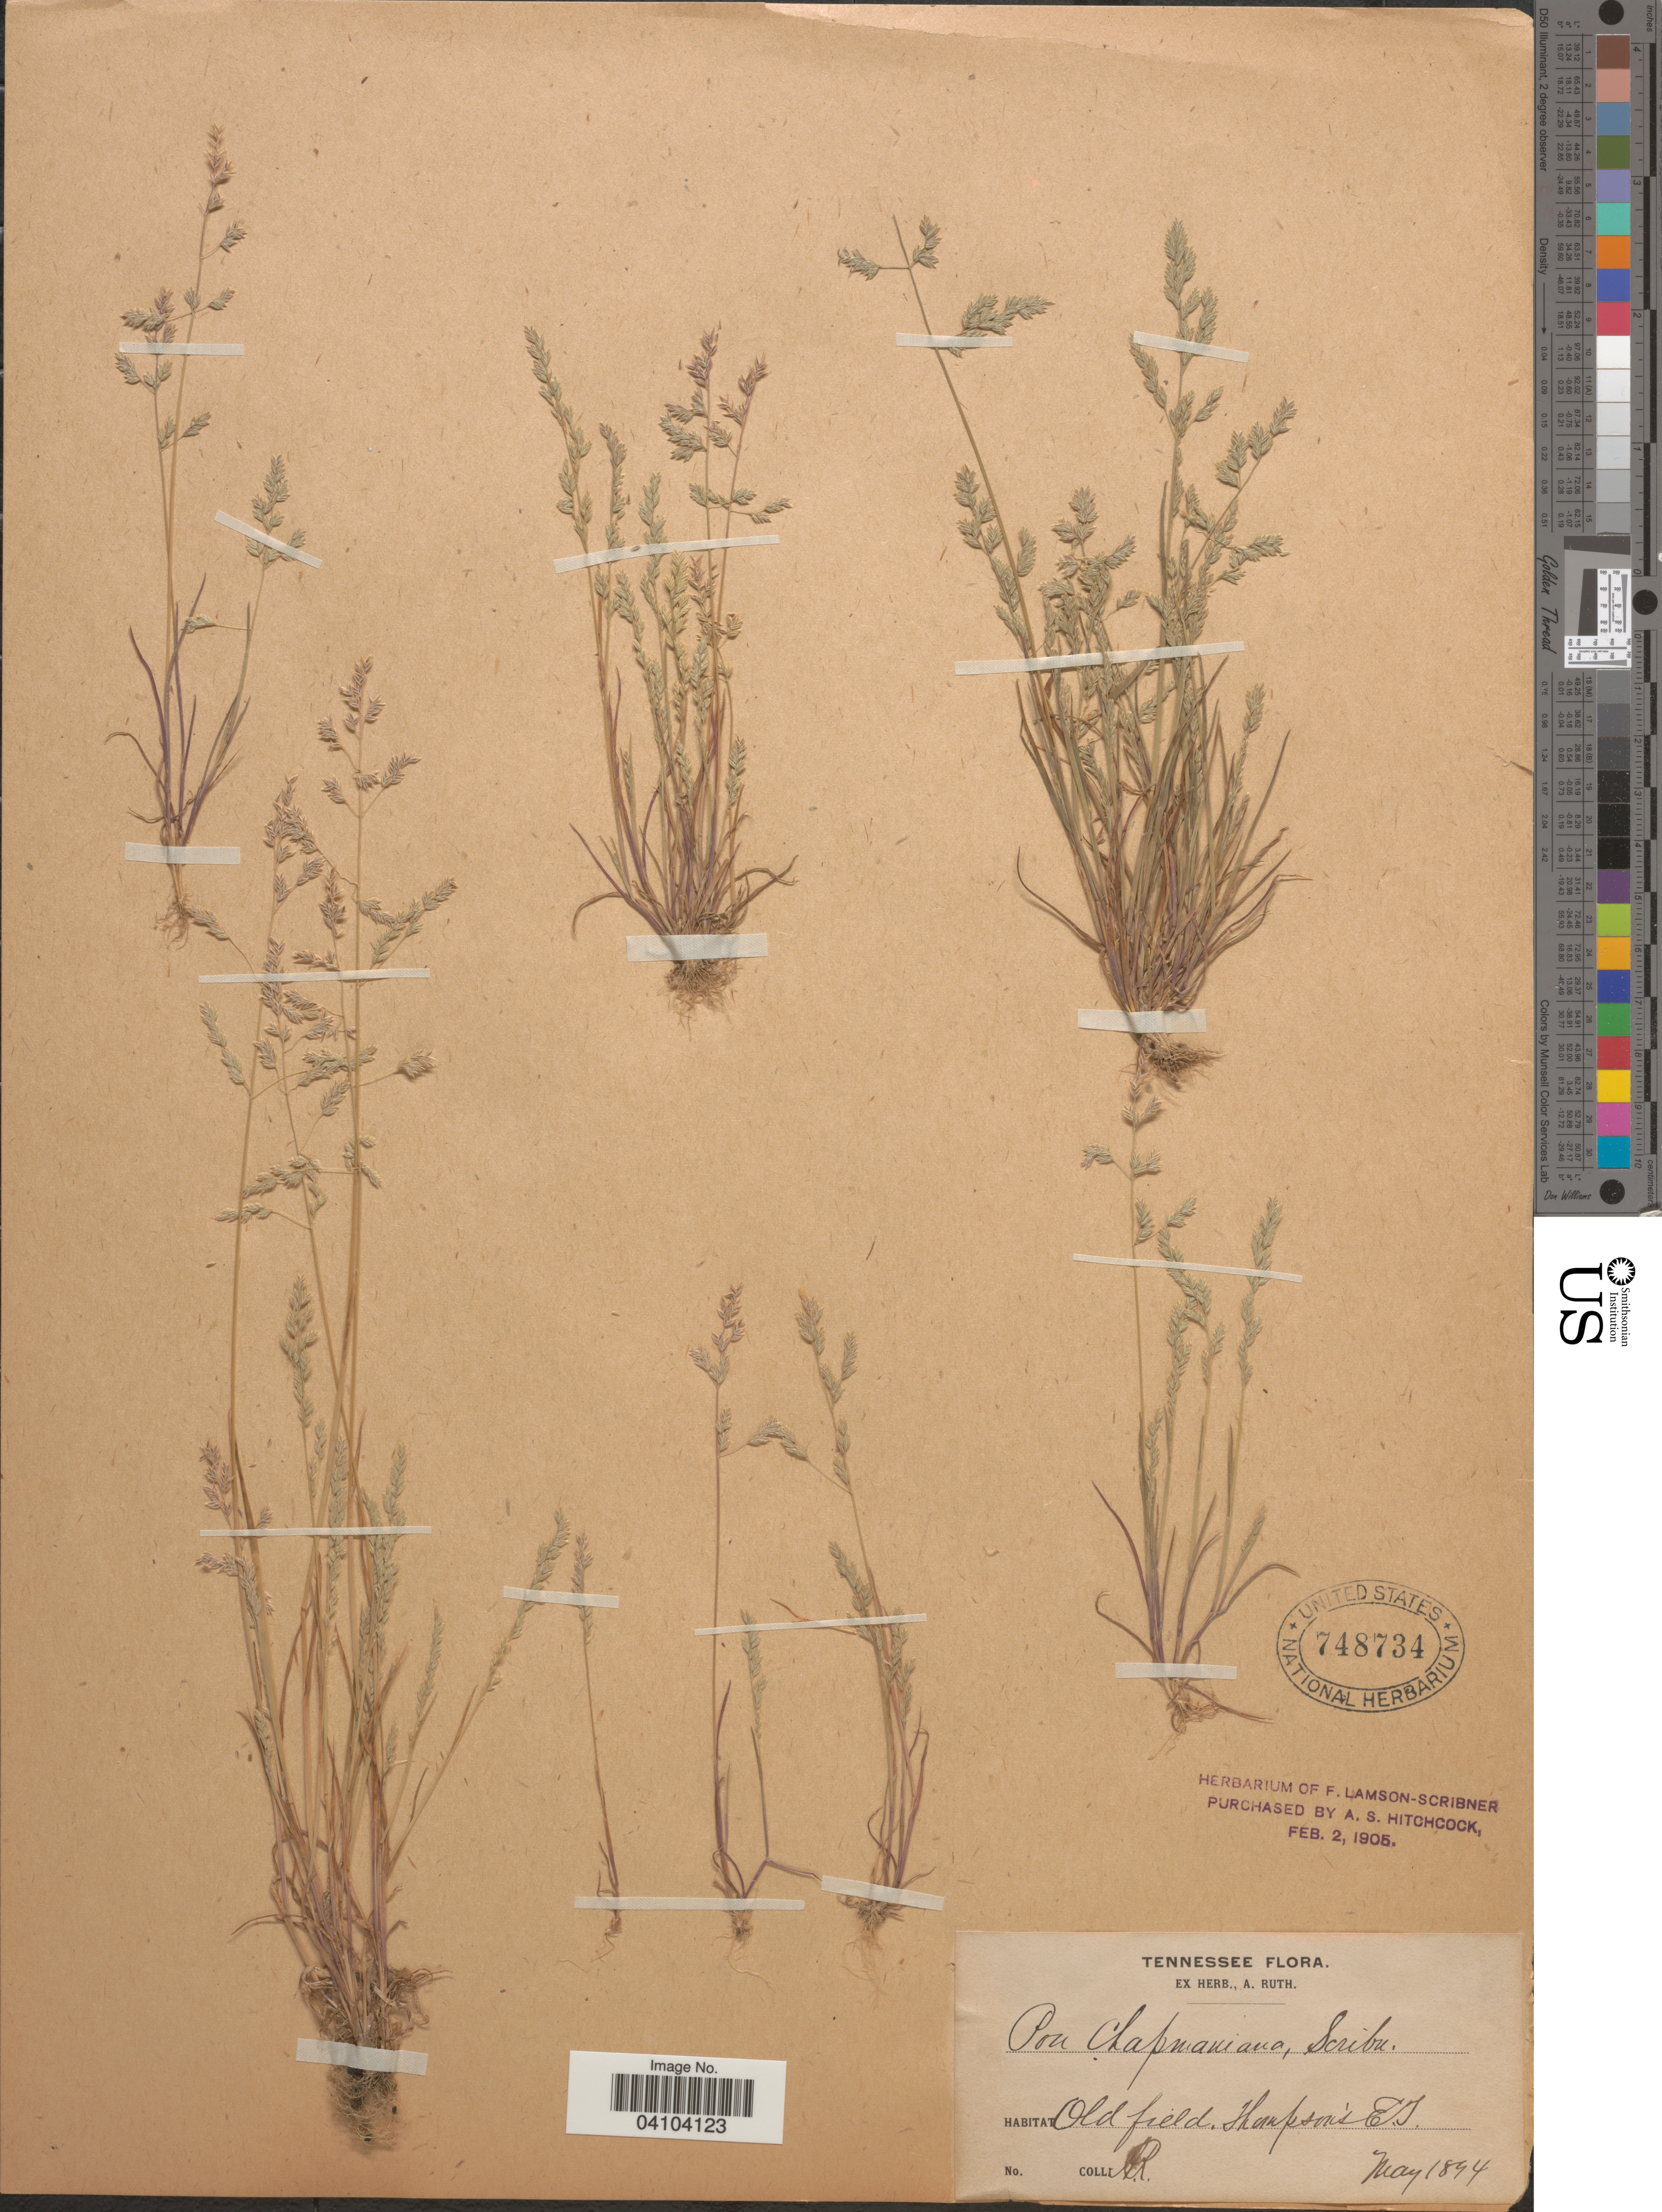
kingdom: Plantae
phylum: Tracheophyta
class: Liliopsida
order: Poales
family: Poaceae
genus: Poa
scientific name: Poa chapmaniana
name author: Scribn.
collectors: A. Ruth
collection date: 1894-05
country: United States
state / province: Tennessee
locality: Old field, Thompson's E. T.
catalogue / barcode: US 748734